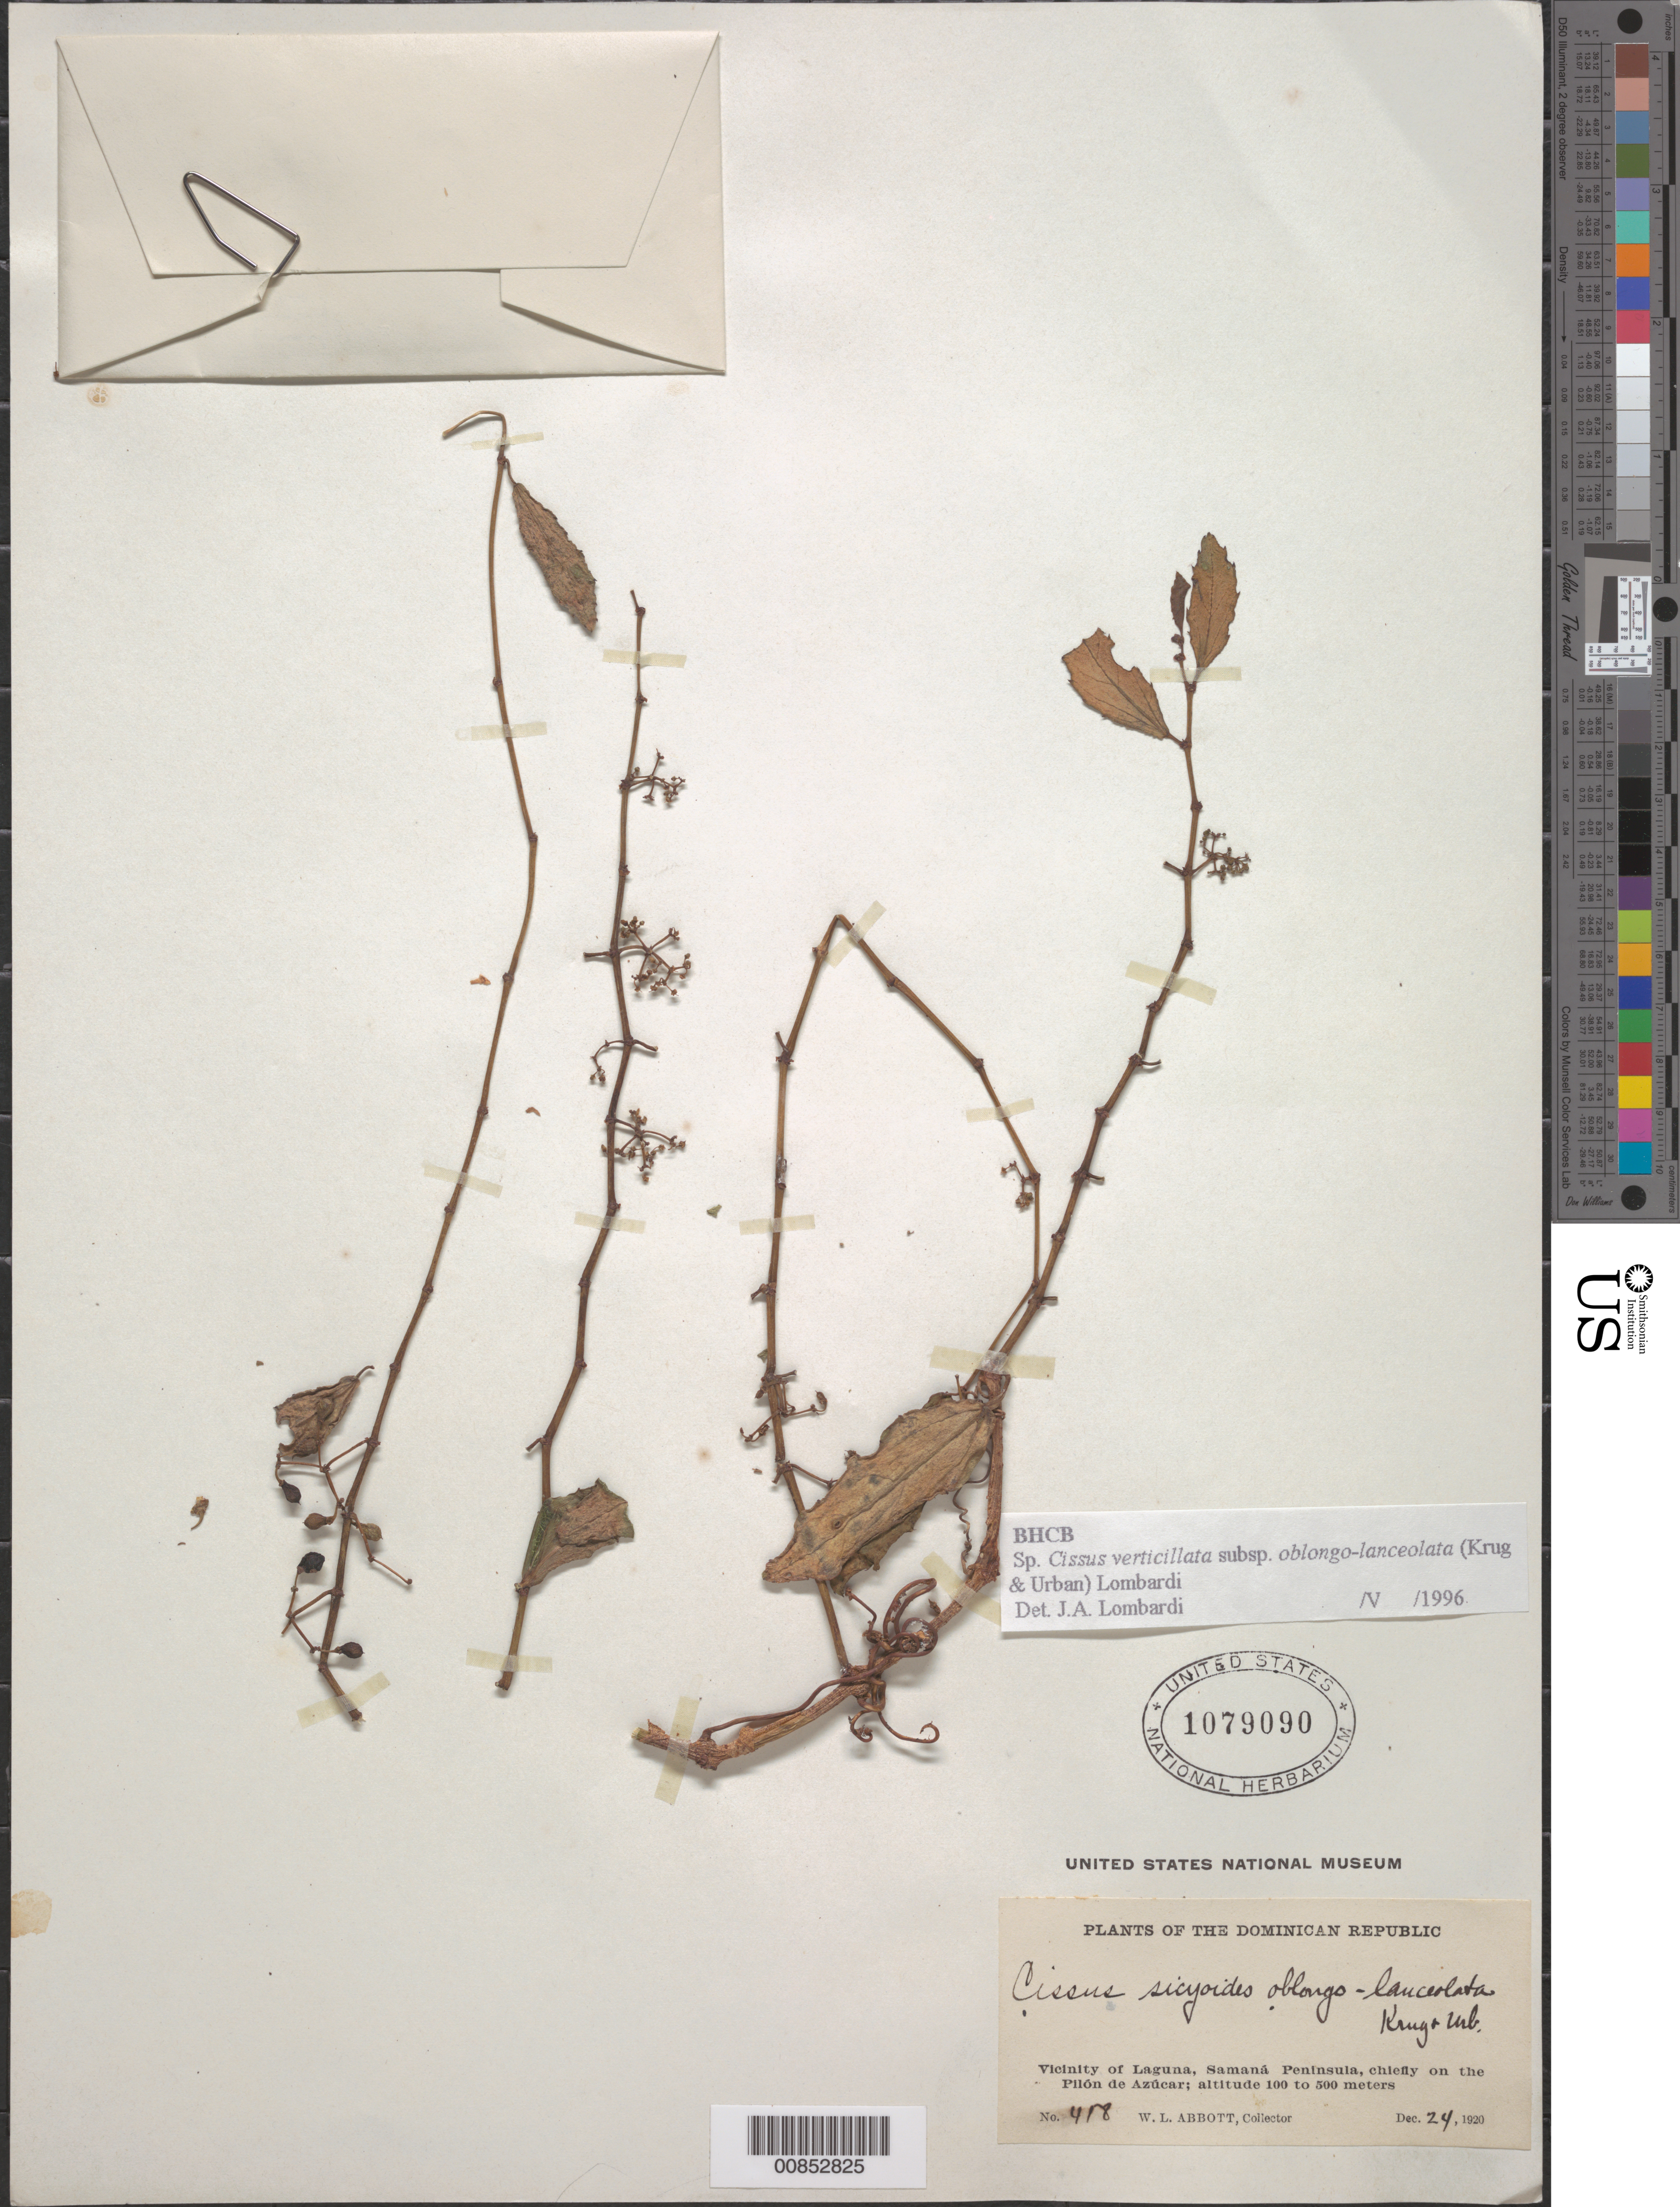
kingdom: Plantae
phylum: Tracheophyta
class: Magnoliopsida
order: Vitales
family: Vitaceae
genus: Cissus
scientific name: Cissus verticillata subsp. oblongolanceolata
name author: (Krug & Urb.) Lombardi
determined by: Lombardi, Julio A.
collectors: W. L. Abbott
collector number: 418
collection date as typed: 24 Dec 1920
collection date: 1920-12-24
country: Dominican Republic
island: Hispaniola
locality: Vicinity of Laguna, Samaná Peninsula, on the Pilón de Azúcar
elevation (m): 100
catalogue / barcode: US 1079090